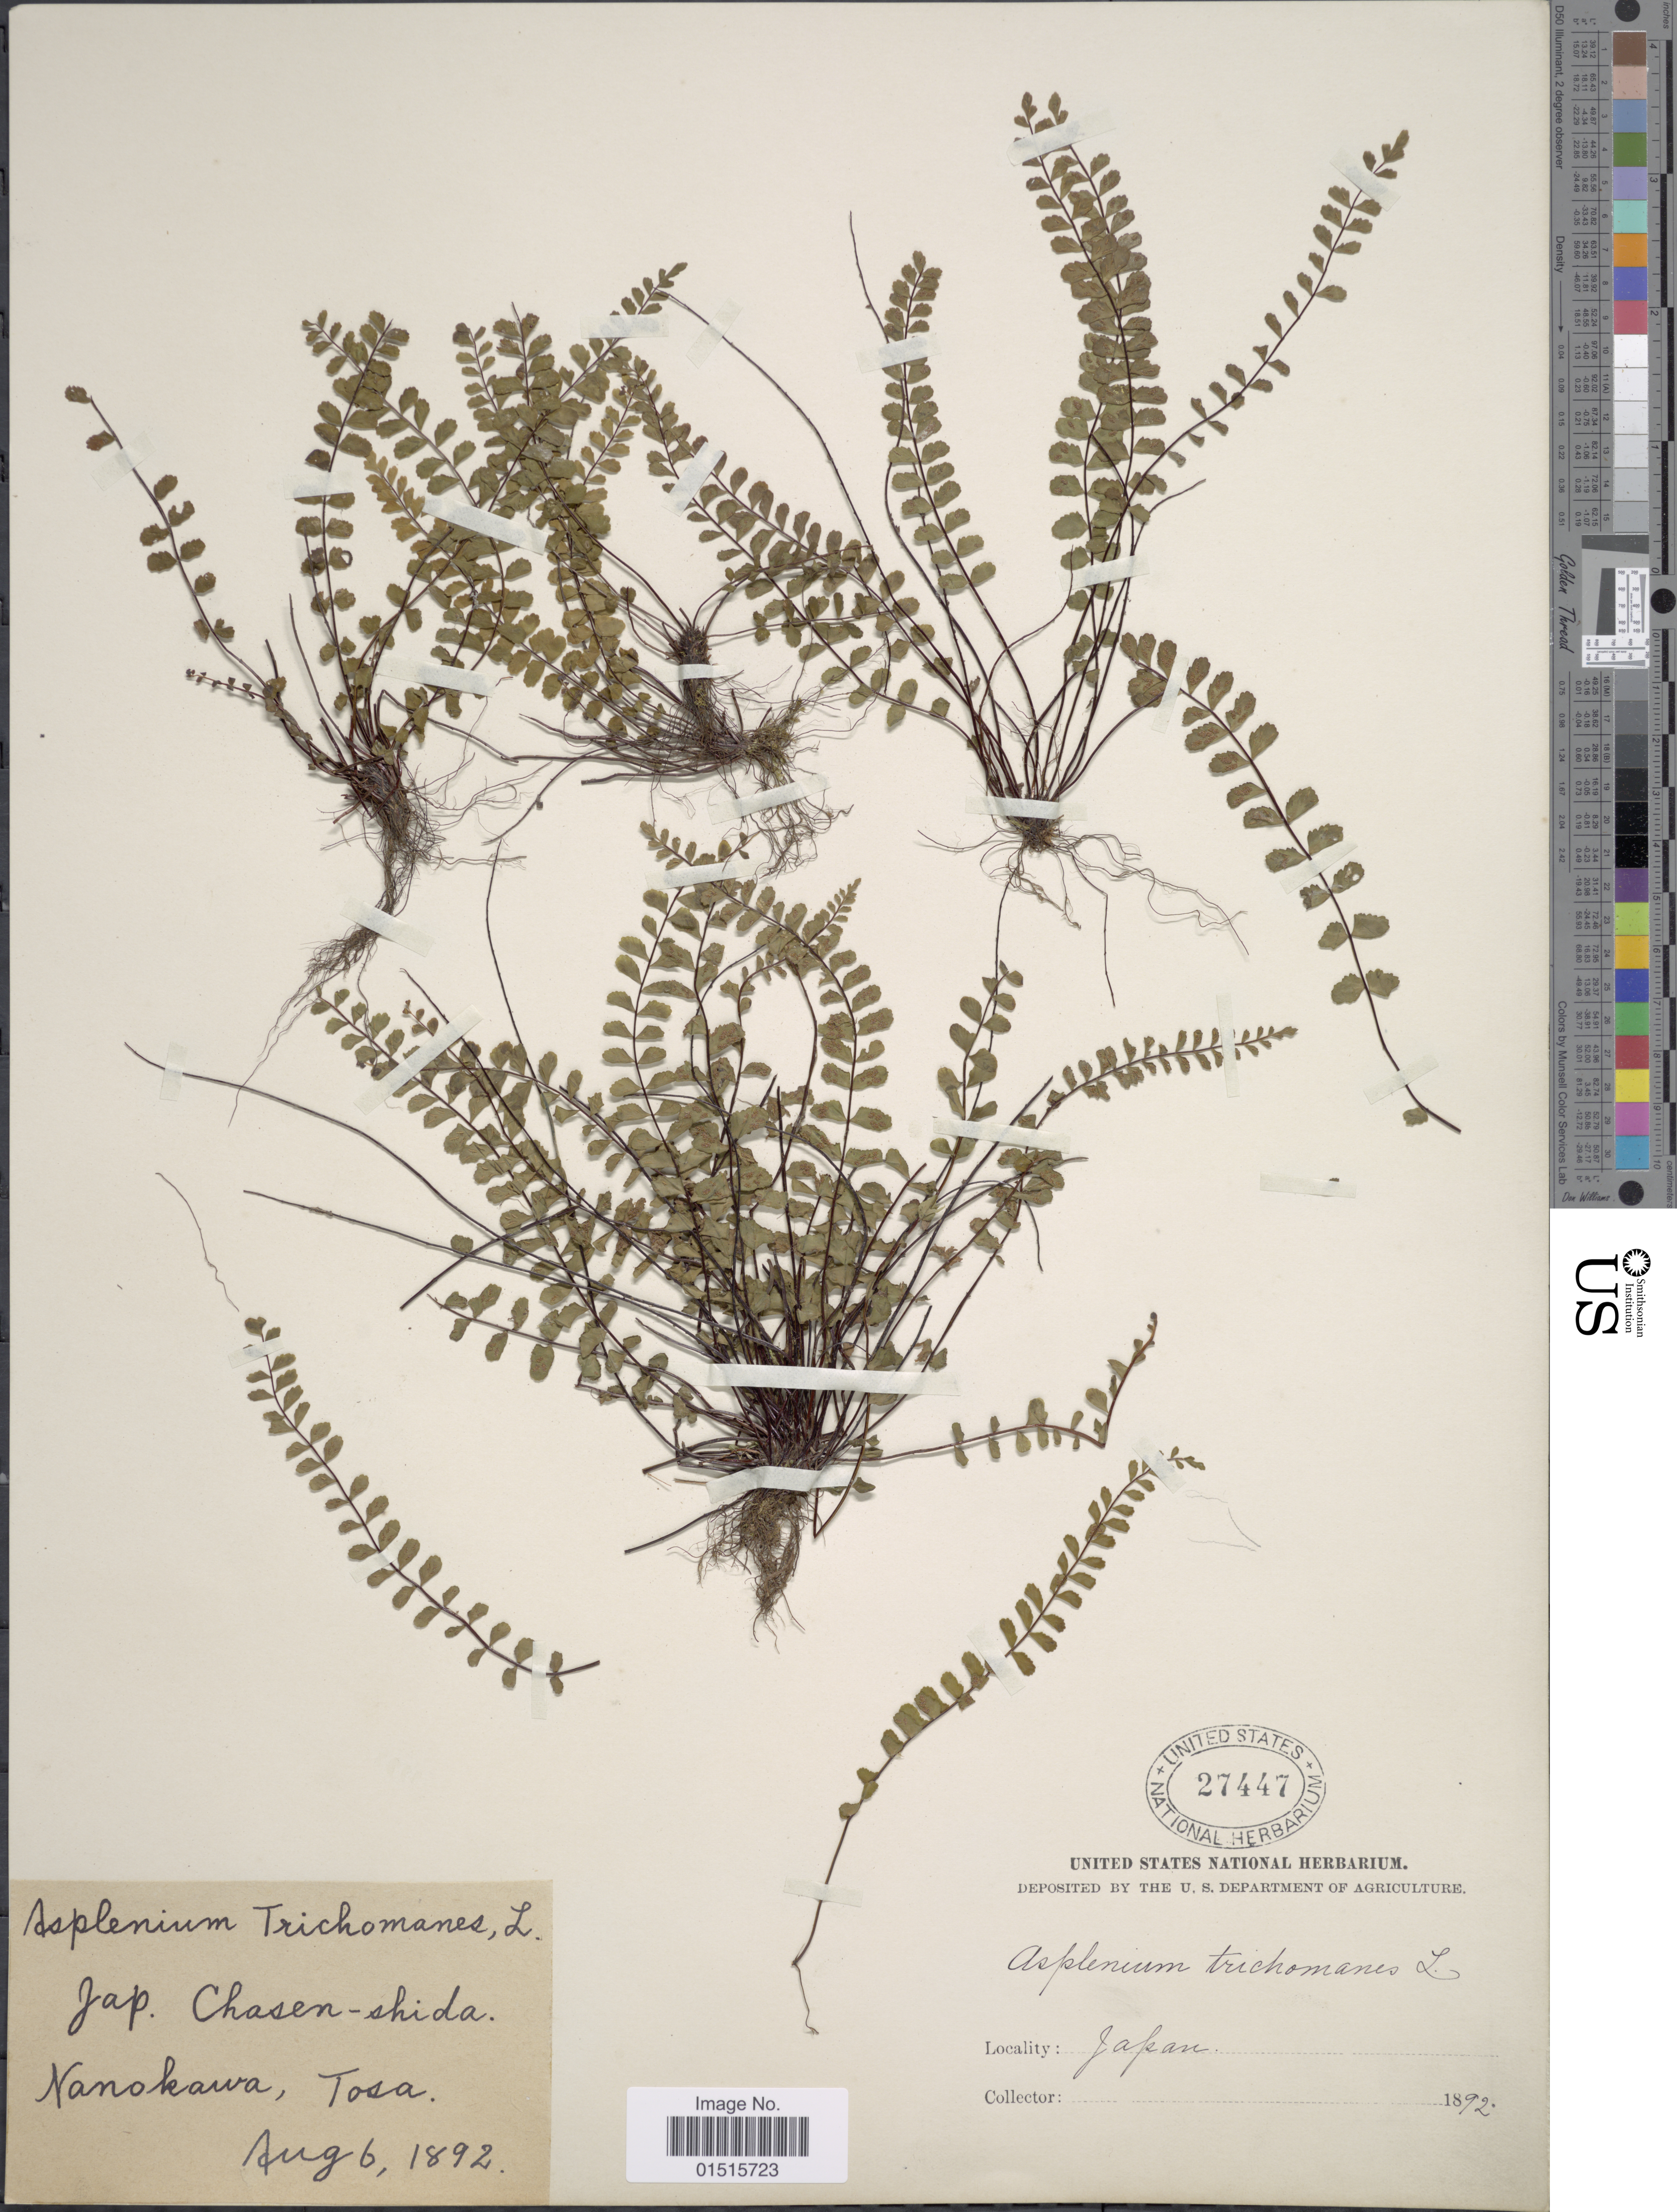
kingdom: Plantae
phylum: Tracheophyta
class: Polypodiopsida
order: Polypodiales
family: Aspleniaceae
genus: Asplenium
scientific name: Asplenium trichomanes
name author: L.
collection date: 1892-08-06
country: Japan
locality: Nanokawa, Tosa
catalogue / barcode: US 27447